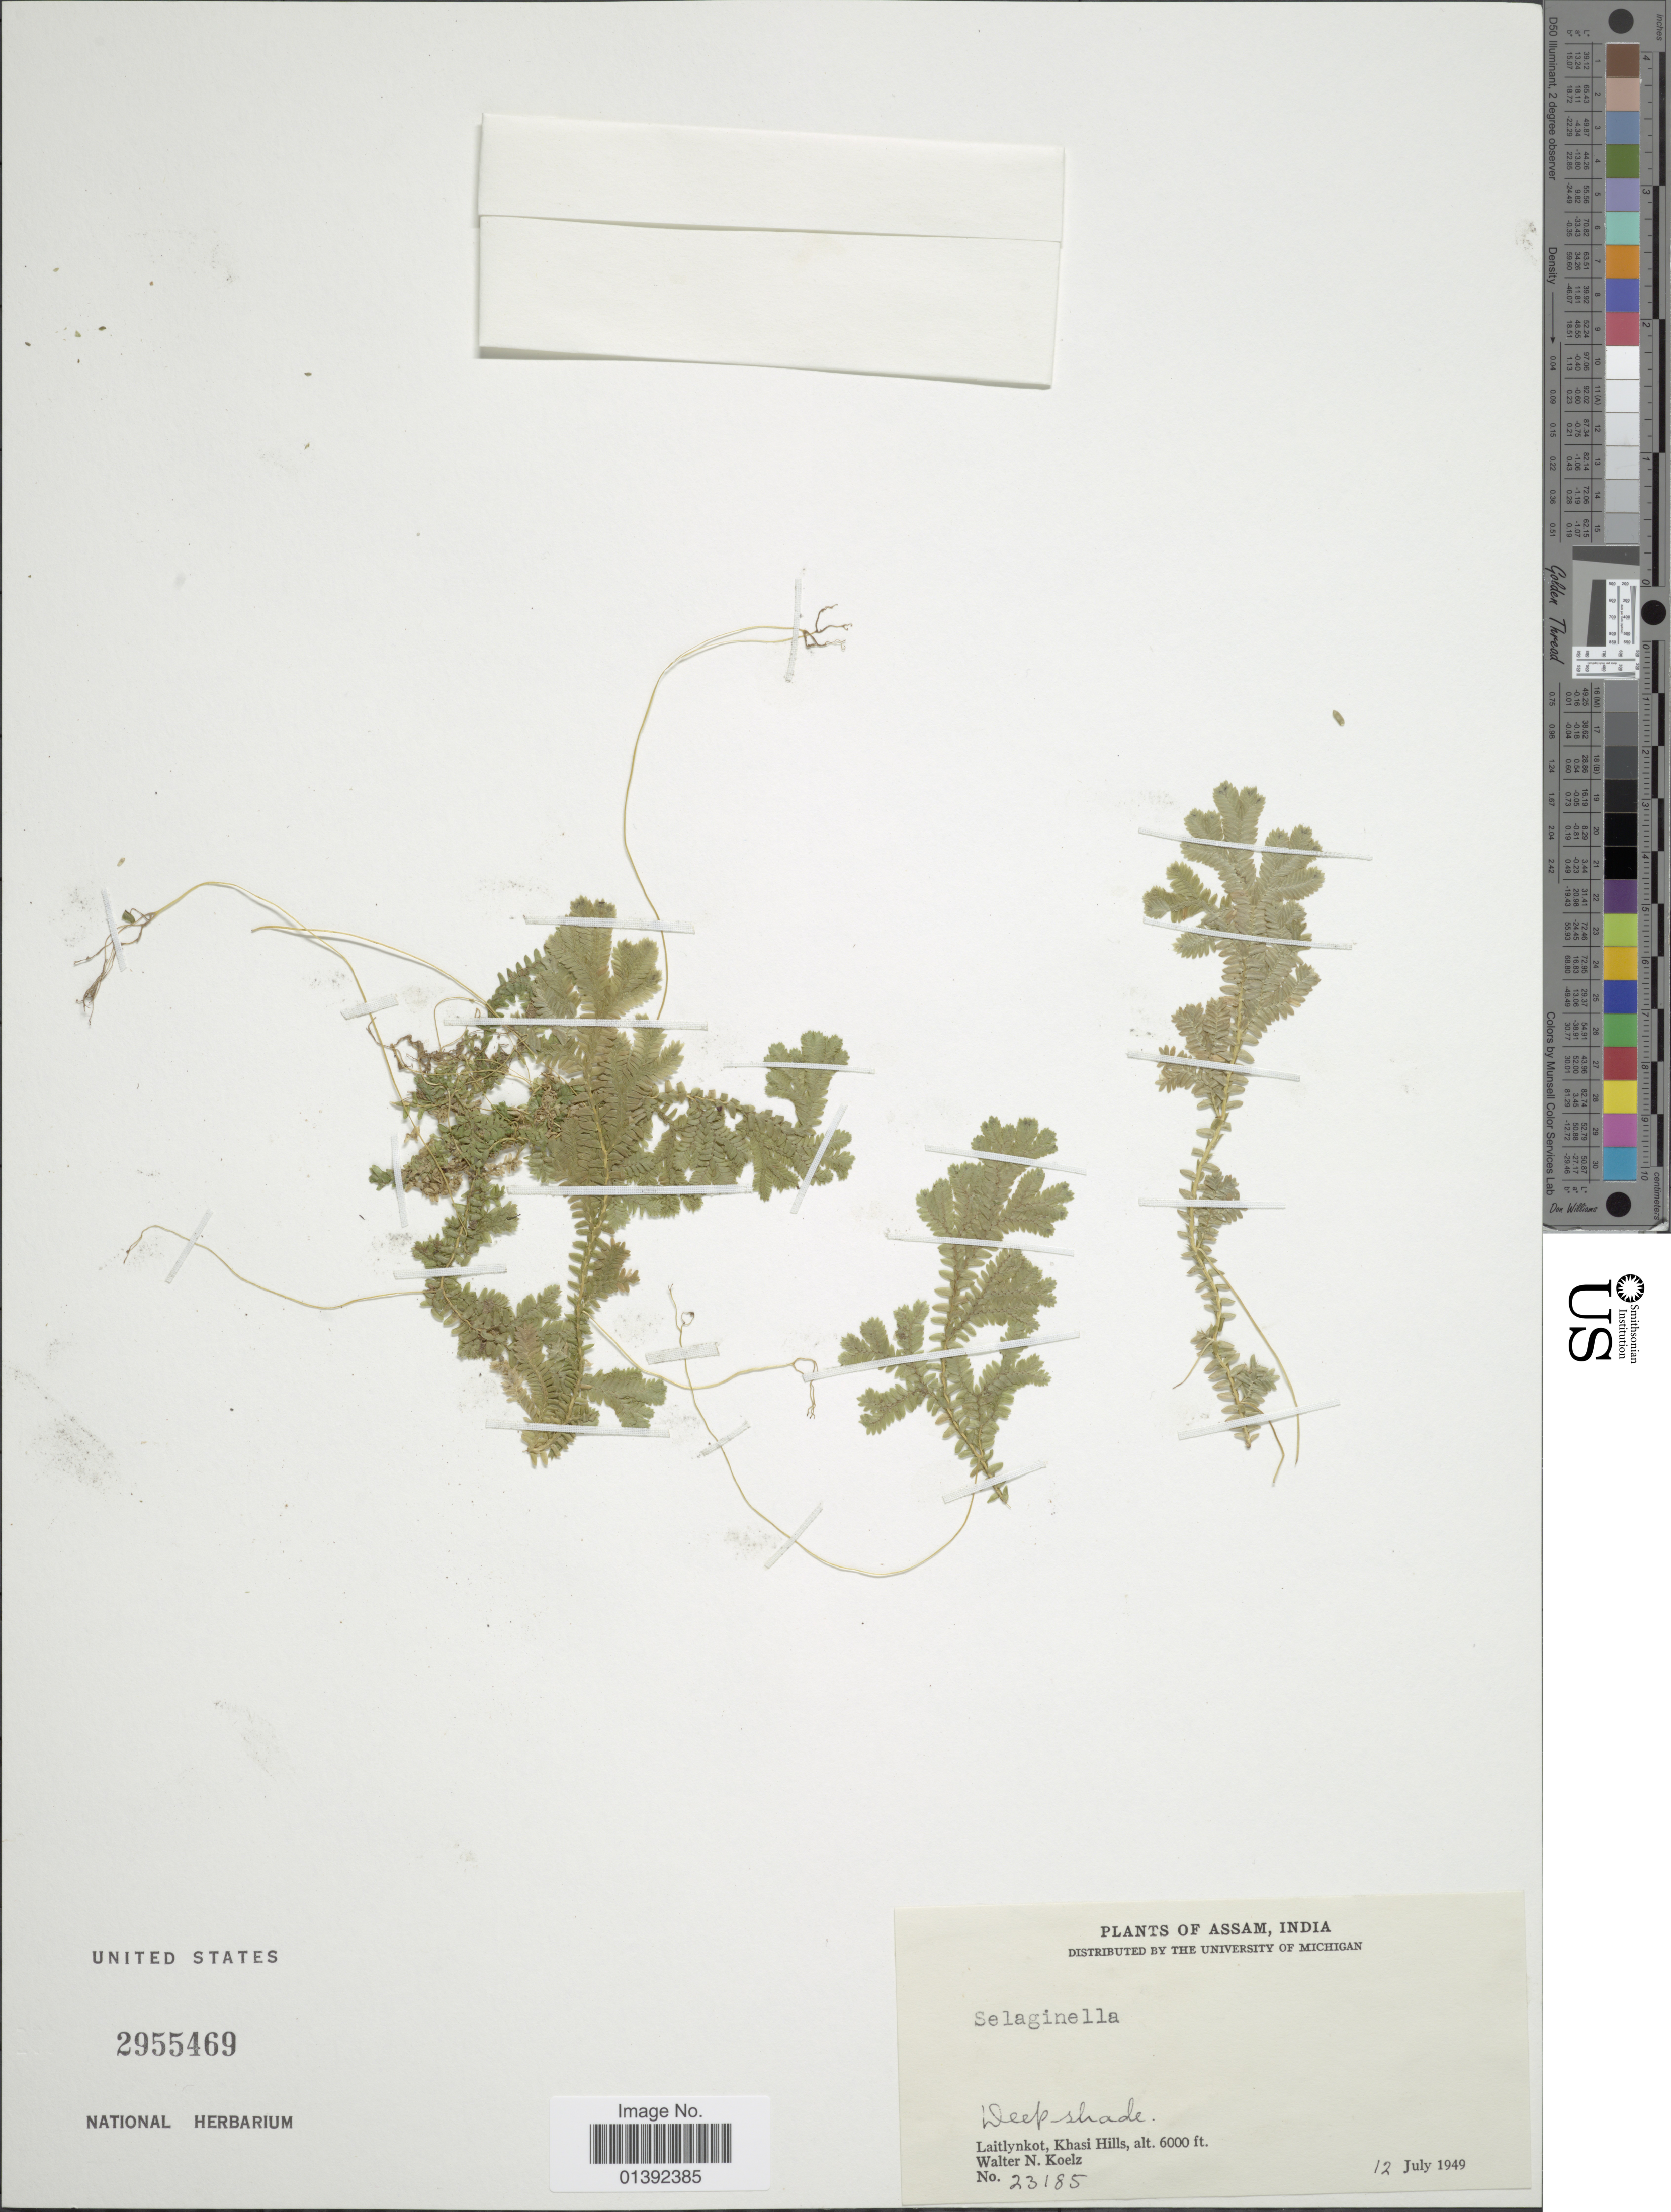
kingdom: Plantae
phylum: Tracheophyta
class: Lycopodiopsida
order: Selaginellales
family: Selaginellaceae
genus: Selaginella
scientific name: Selaginella sp.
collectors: W. N. Koelz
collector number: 23185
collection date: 1949-07-12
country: India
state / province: Meghalaya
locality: Laitlynkot, Khasi Hills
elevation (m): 1829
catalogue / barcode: US 2955469